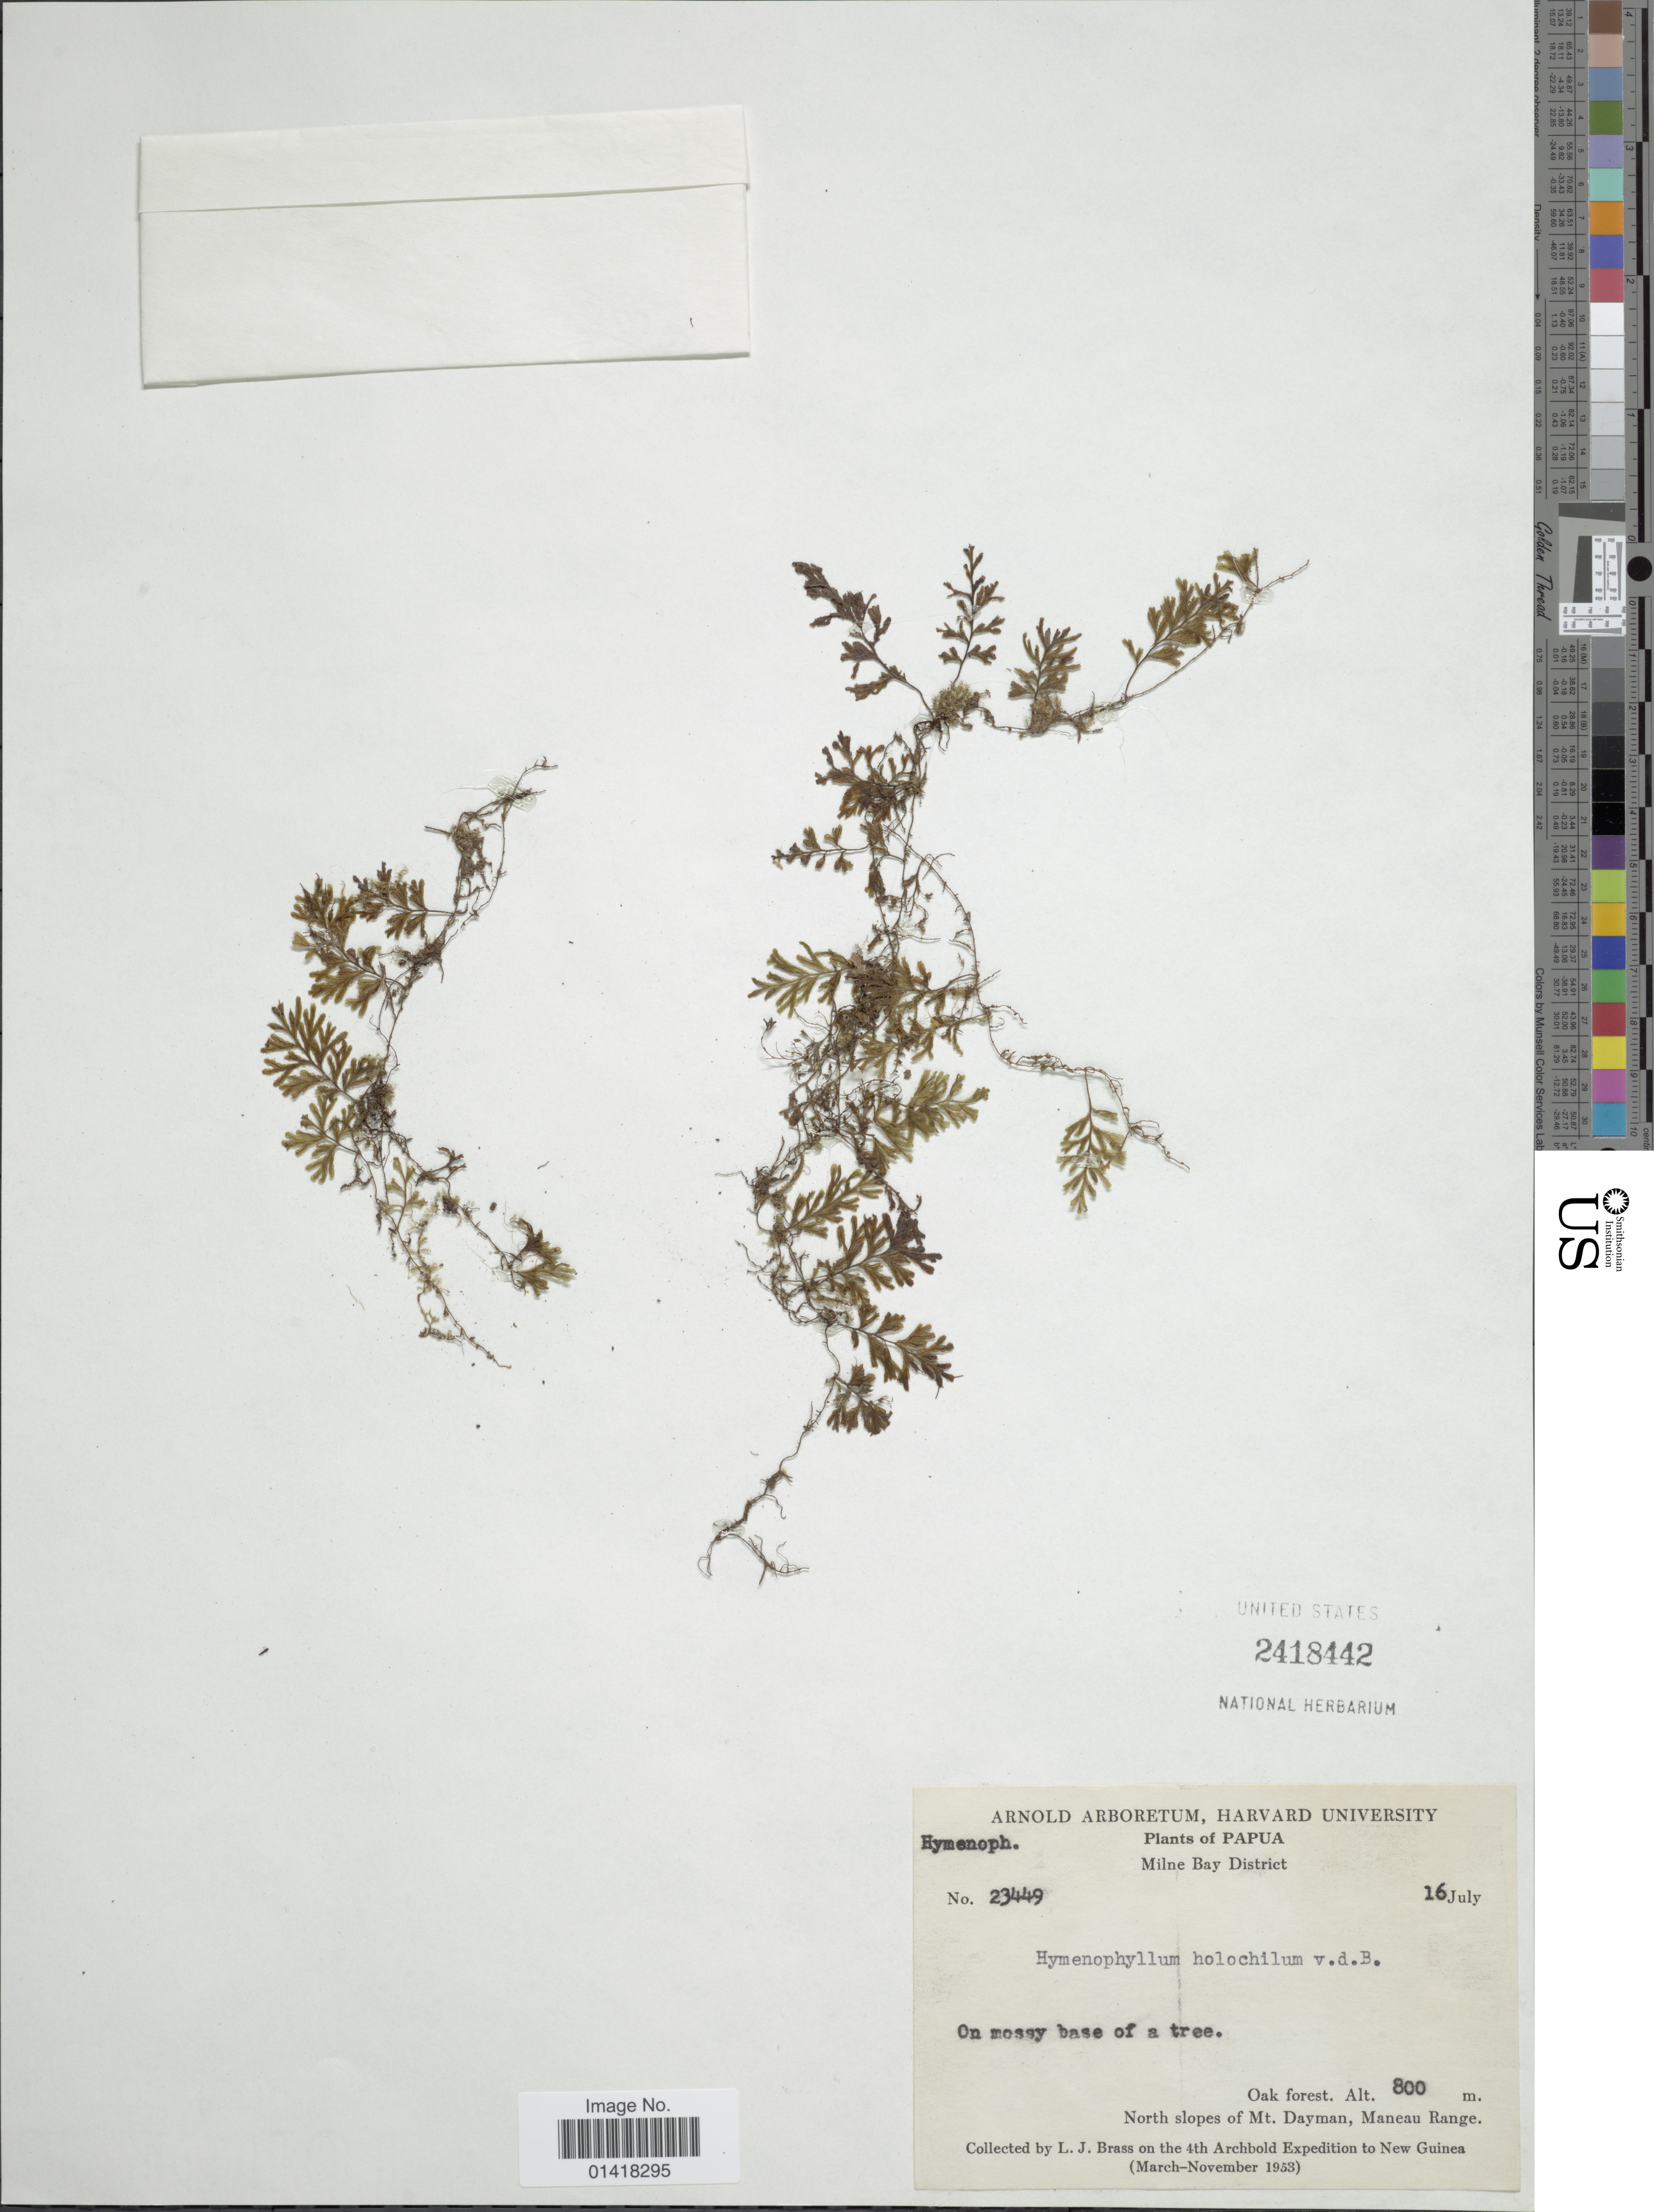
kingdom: Plantae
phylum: Tracheophyta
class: Polypodiopsida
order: Hymenophyllales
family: Hymenophyllaceae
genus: Hymenophyllum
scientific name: Hymenophyllum holochilum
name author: (Bosch) C. Chr.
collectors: L. J. Brass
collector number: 23449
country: Papua New Guinea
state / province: Milne Bay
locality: Milne Bay District. Oak Forest. North slopes of Mt. Dayman, Maneau Range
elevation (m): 800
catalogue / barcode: US 2418442